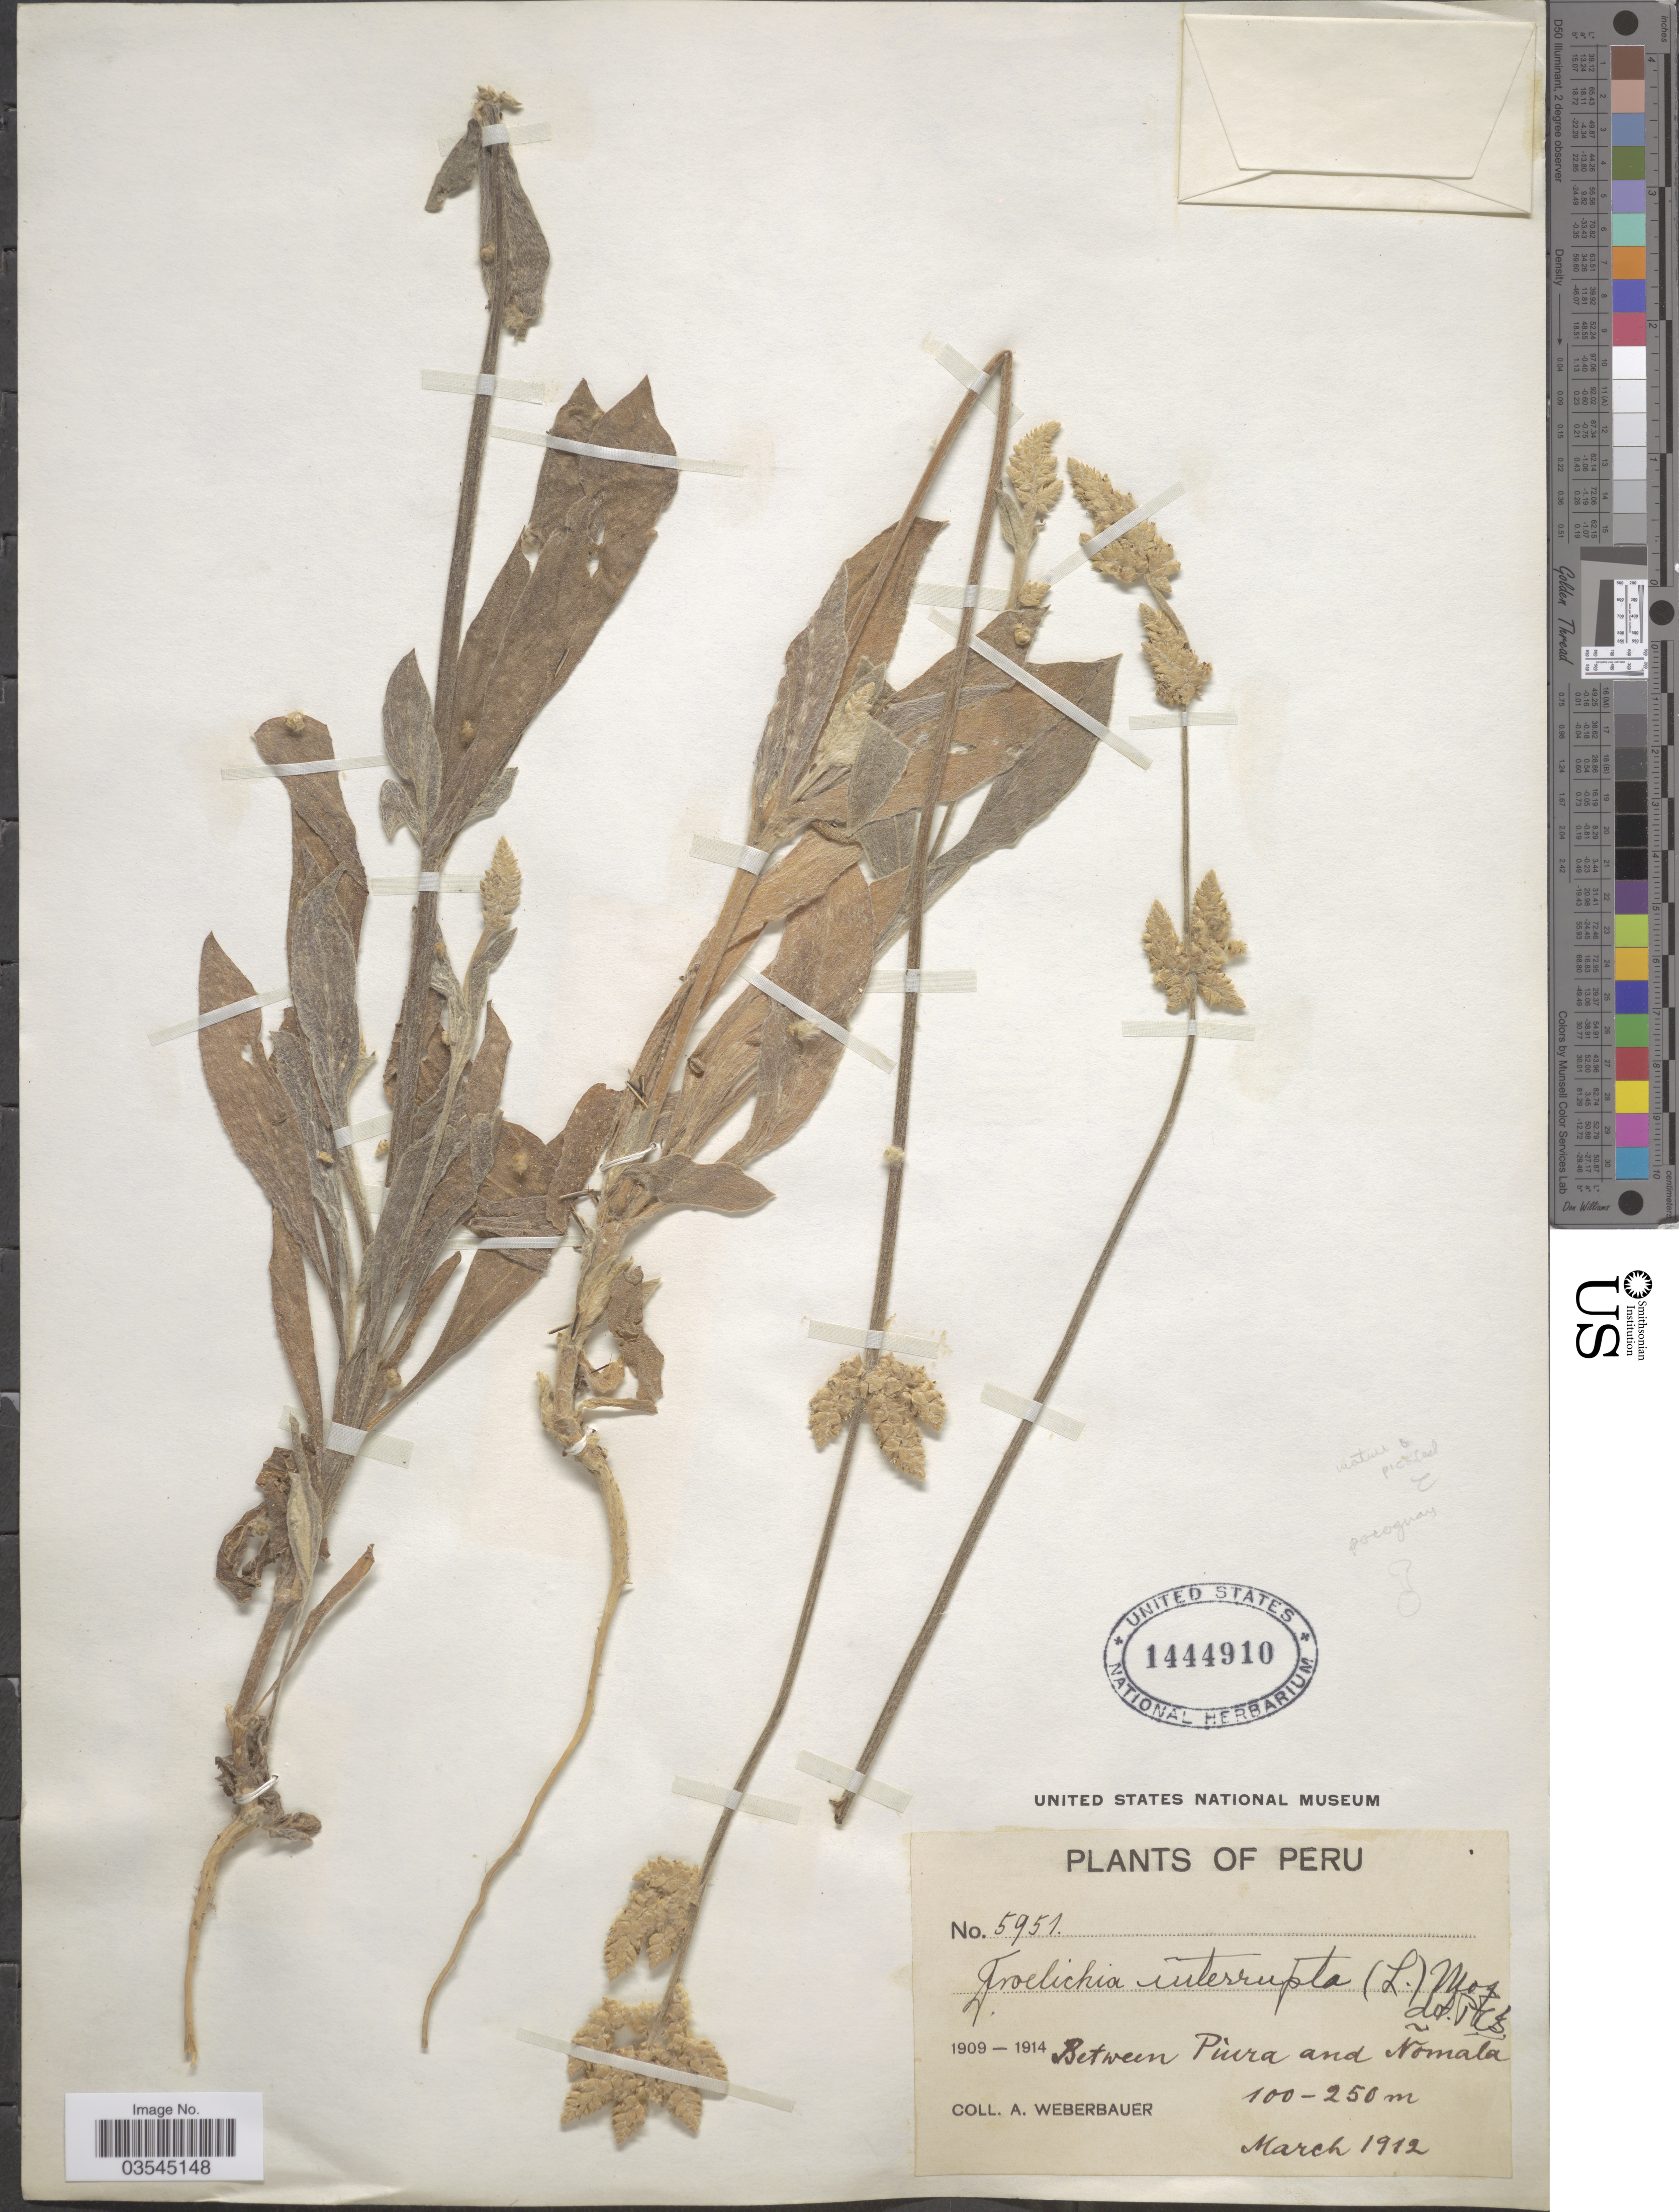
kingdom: Plantae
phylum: Tracheophyta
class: Magnoliopsida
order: Caryophyllales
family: Amaranthaceae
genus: Froelichia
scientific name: Froelichia interrupta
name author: (L.) Moq.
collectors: A. Weberbauer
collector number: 5951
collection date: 1912-03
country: Peru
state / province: Piura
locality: Between Piura and Ñomala.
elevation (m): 100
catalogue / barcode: US 1444910